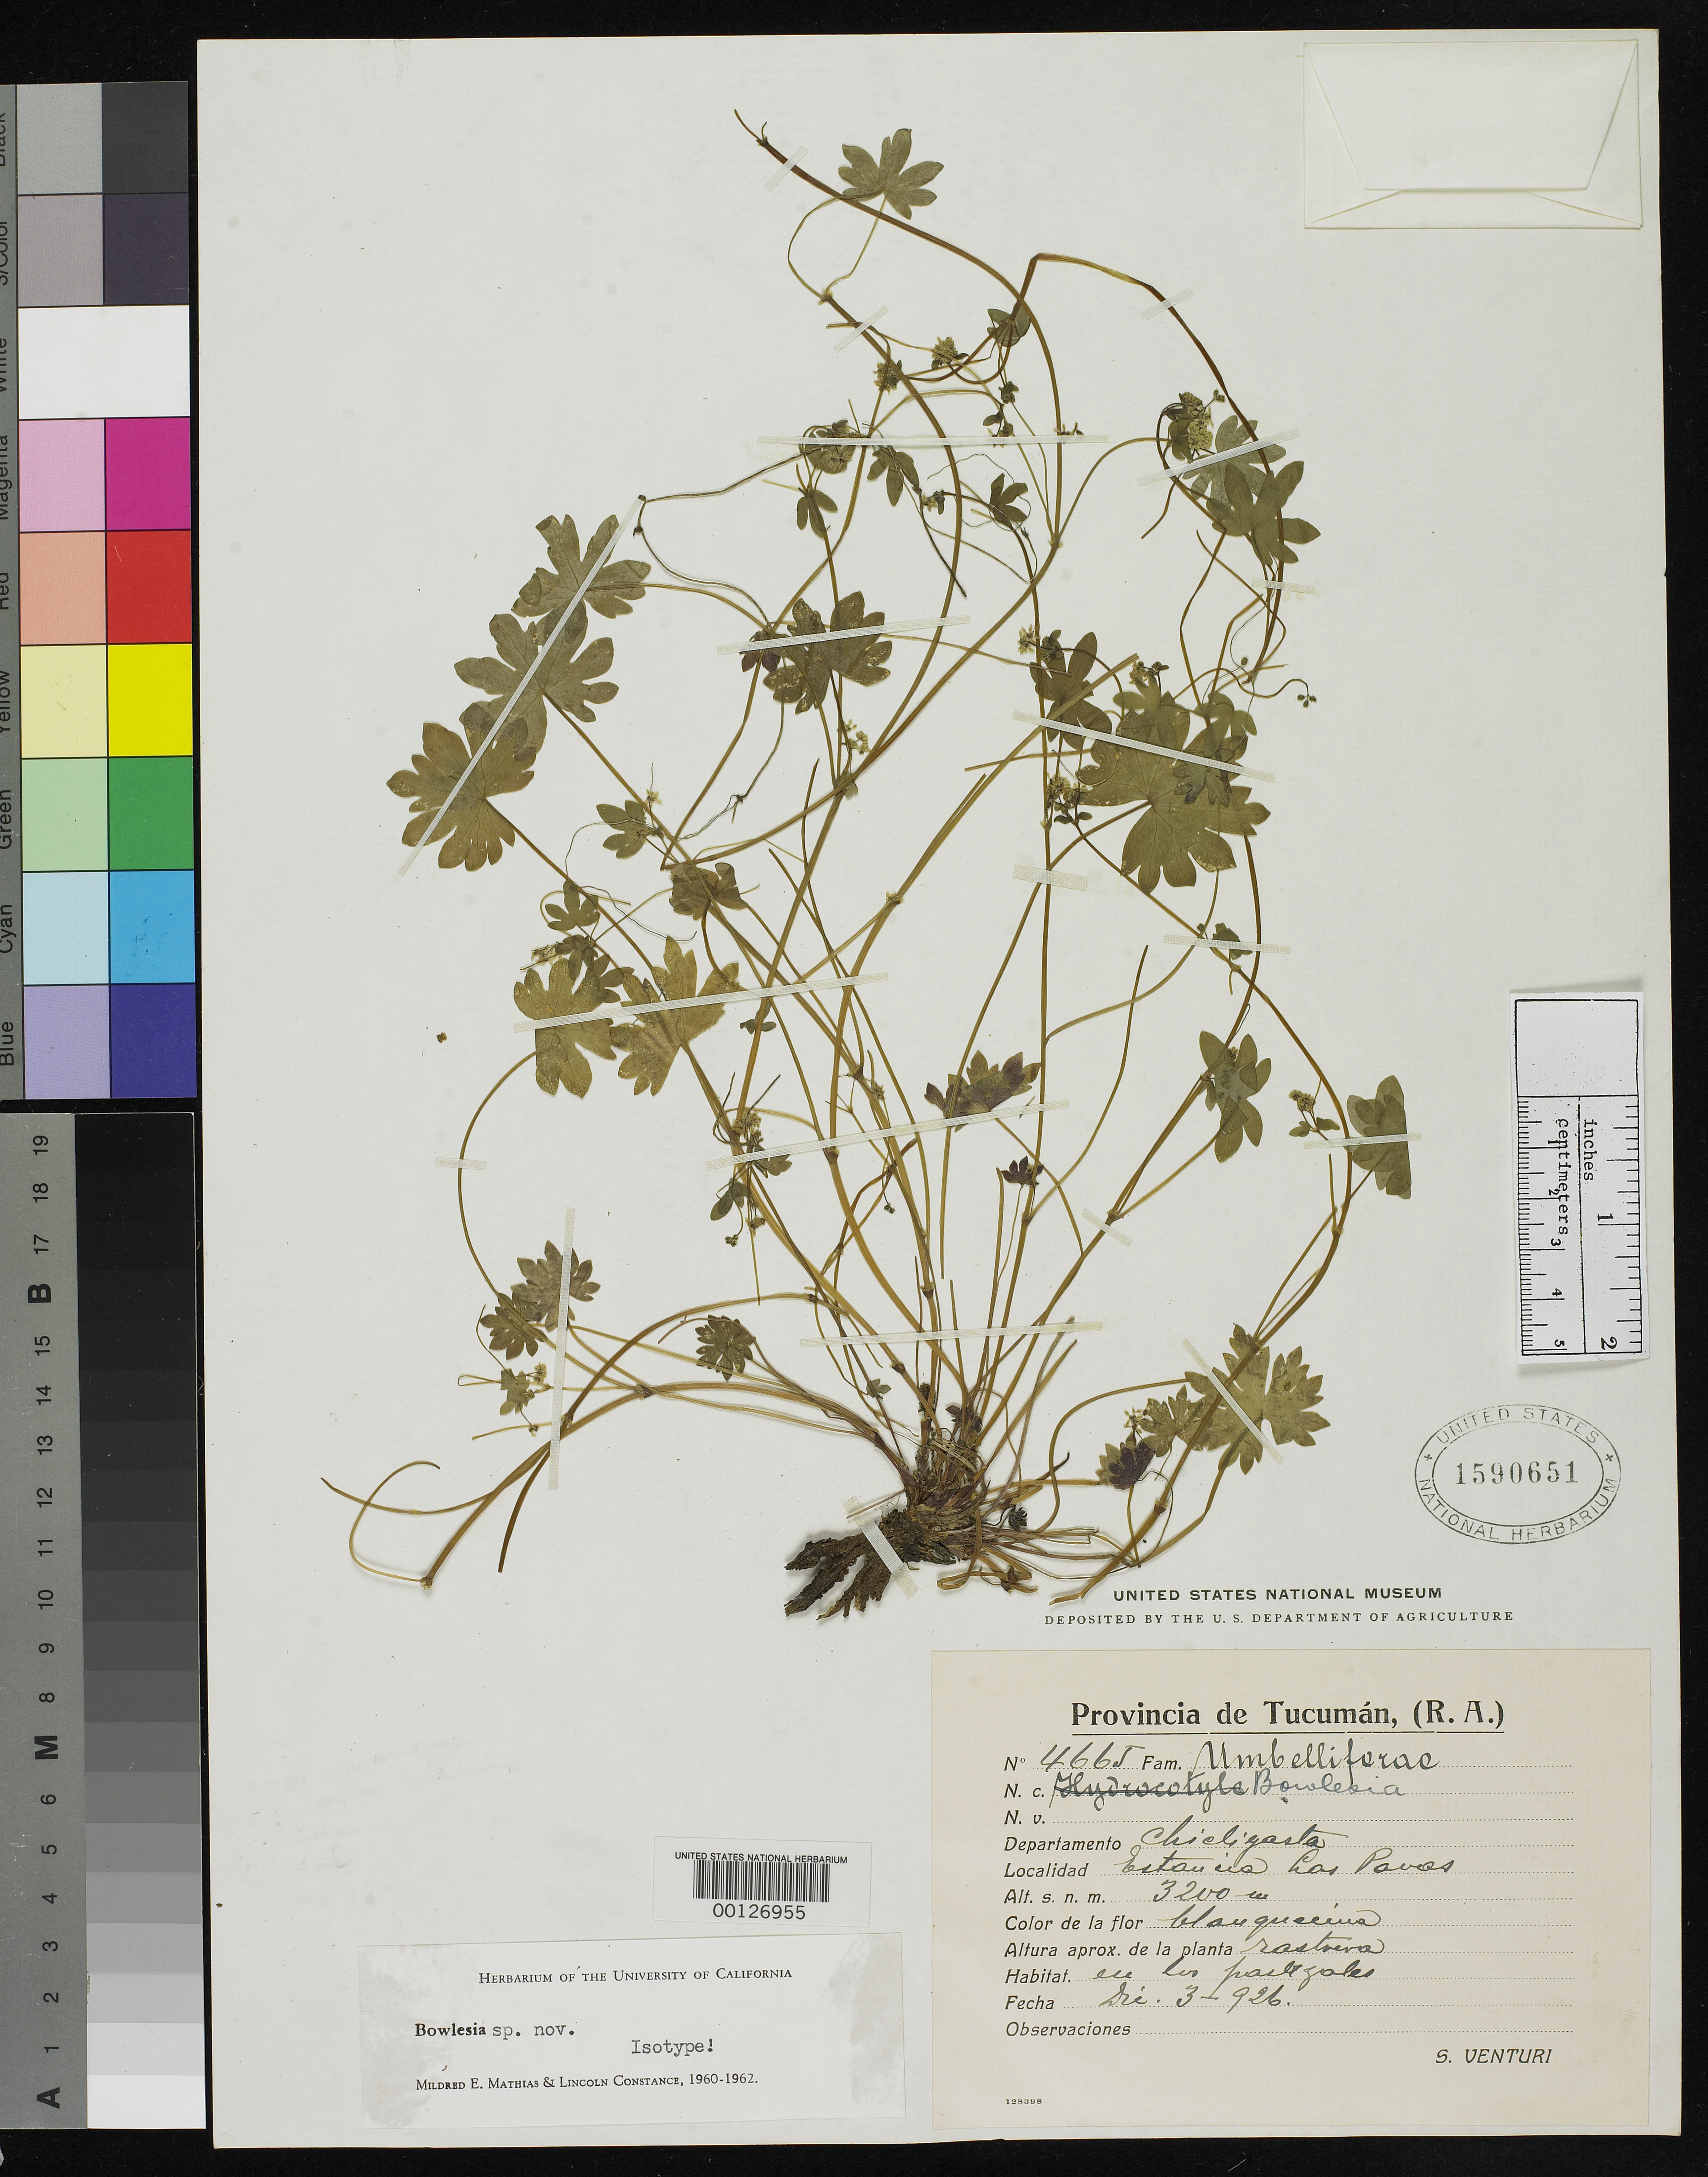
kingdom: Plantae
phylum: Tracheophyta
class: Magnoliopsida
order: Apiales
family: Apiaceae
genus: Bowlesia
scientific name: Bowlesia venturii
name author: Mathias & Constance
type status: Isotype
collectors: S. Venturi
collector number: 4665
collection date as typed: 03 Dec 1926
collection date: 1926-12-03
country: Argentina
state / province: Tucumán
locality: Chicligasta.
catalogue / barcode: US 1590651